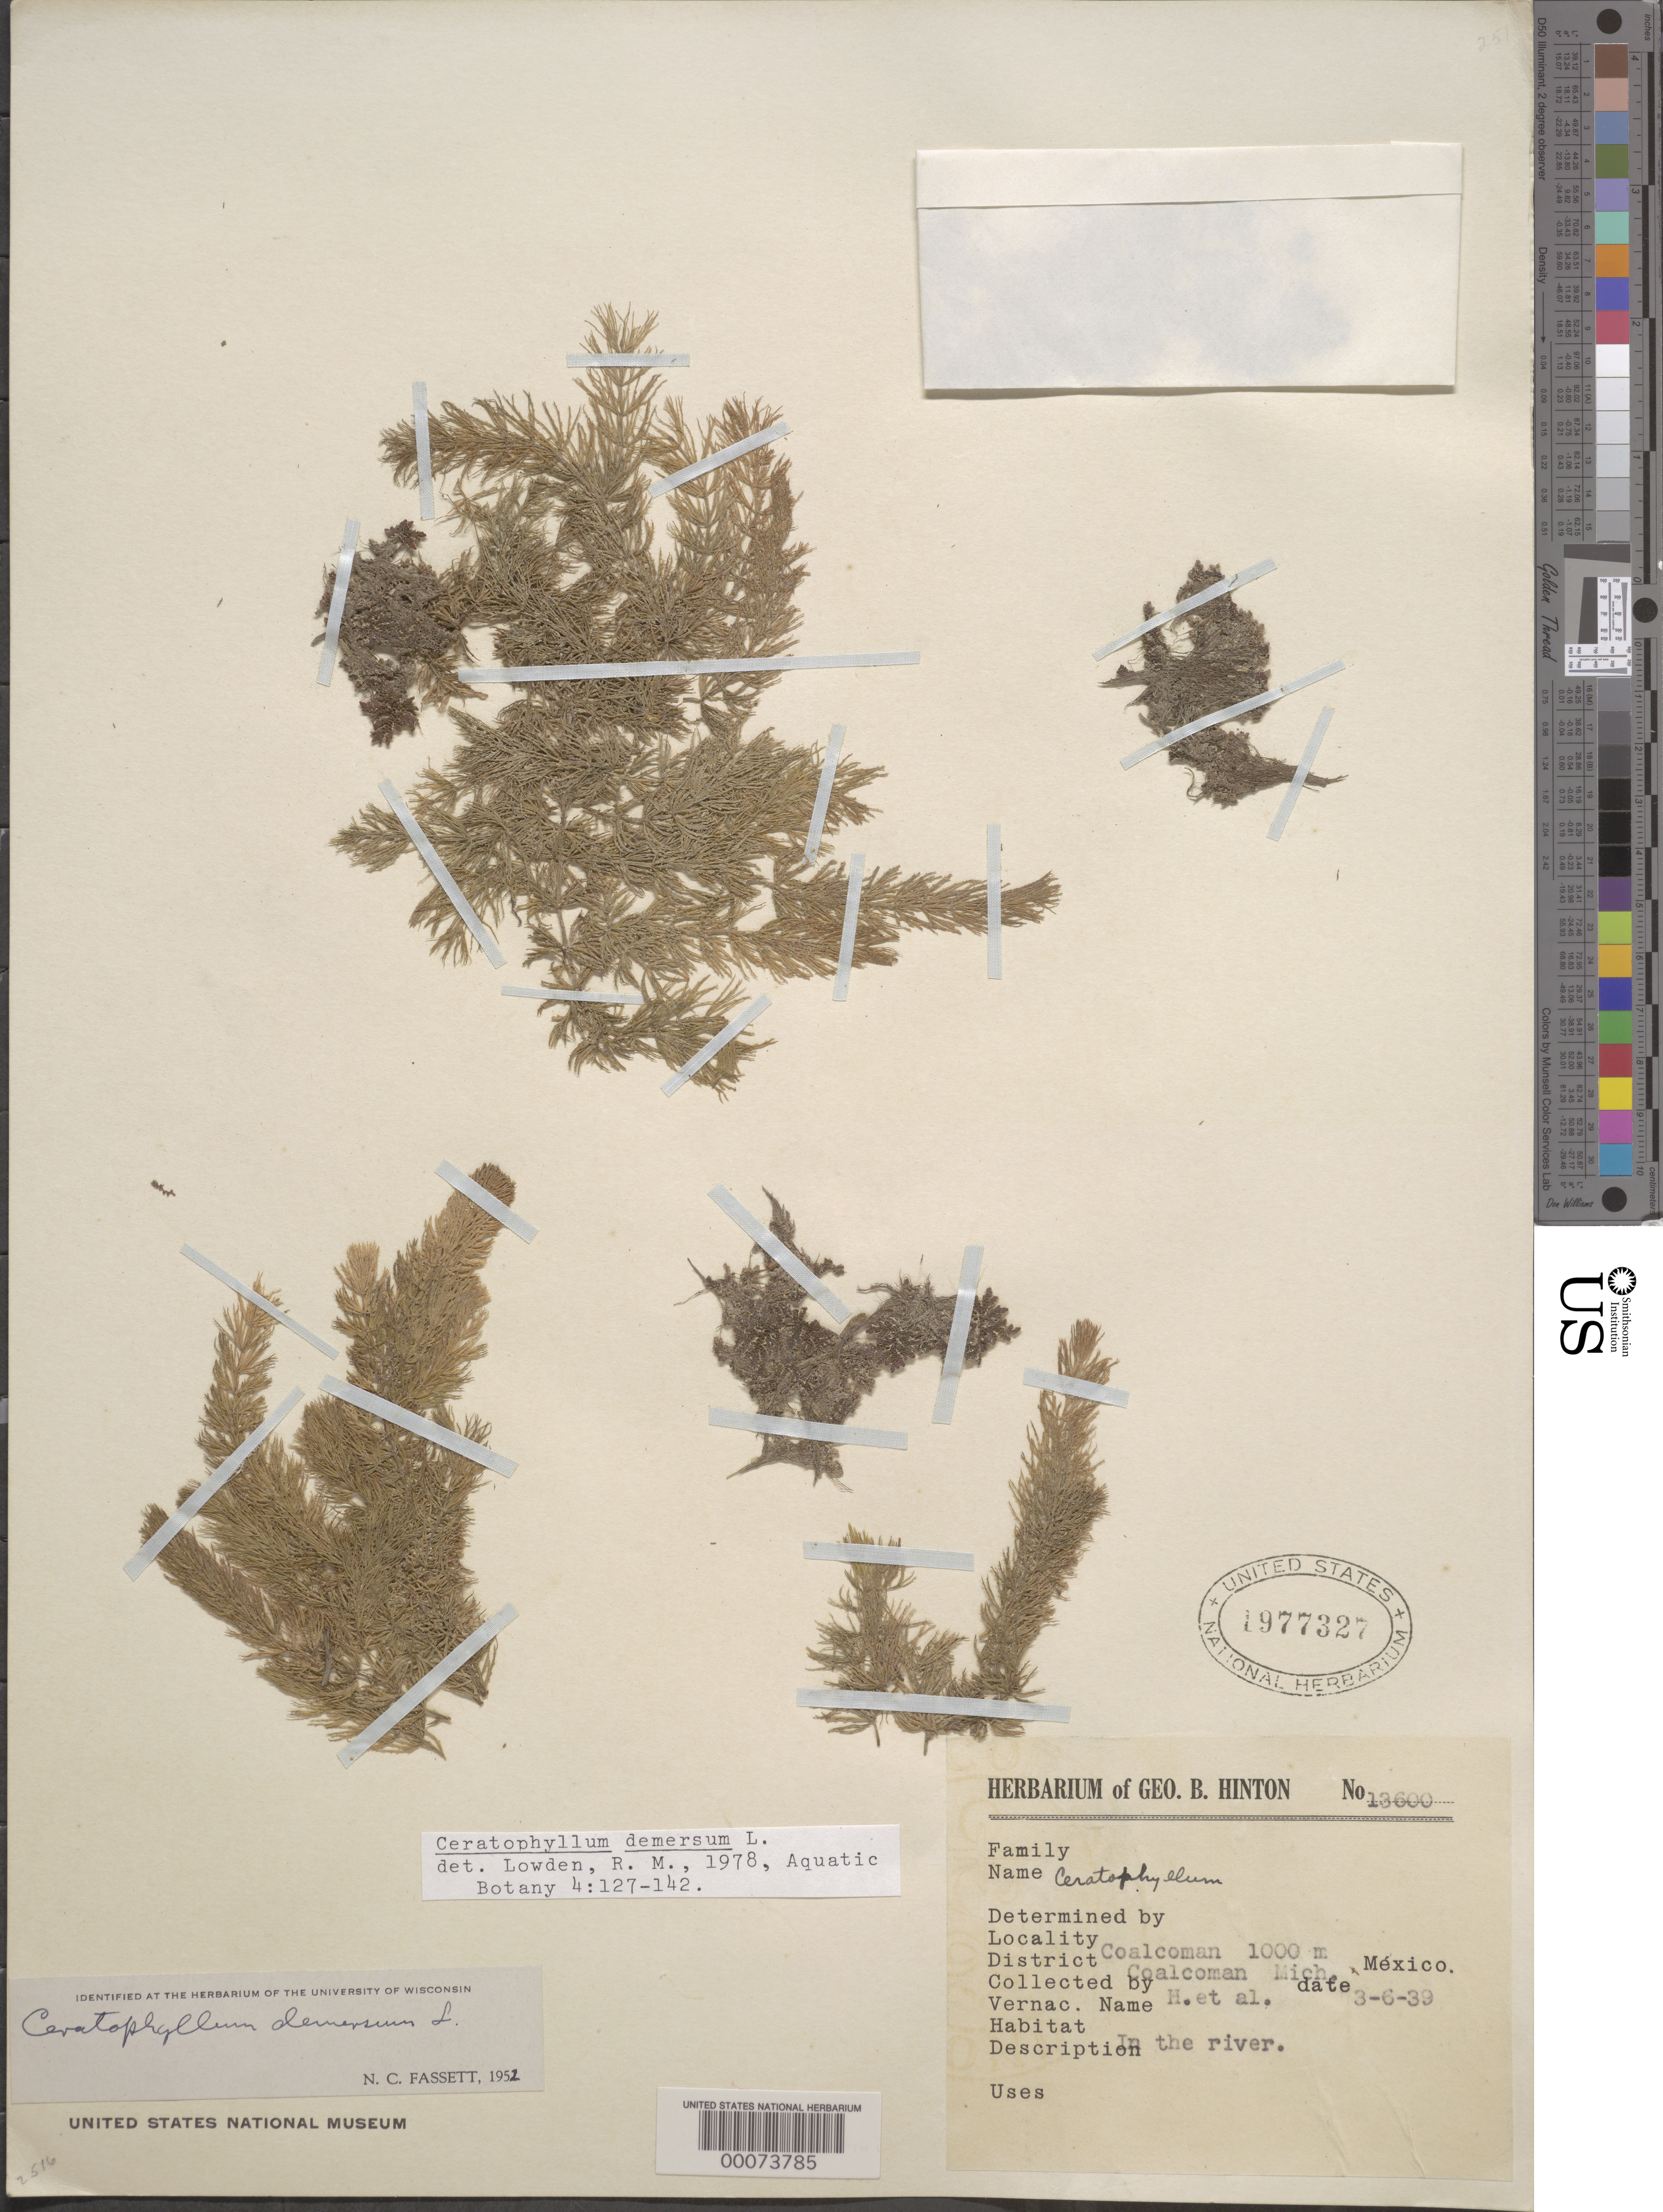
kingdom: Plantae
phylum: Tracheophyta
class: Magnoliopsida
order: Ceratophyllales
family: Ceratophyllaceae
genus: Ceratophyllum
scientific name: Ceratophyllum demersum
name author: L.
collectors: G. B. Hinton & et al.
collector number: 13600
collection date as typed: Transcribed d/m/y: 3/6/39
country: Mexico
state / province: Michoacán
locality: District Coalcoman. In the river.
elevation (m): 1000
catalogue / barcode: US 1977327